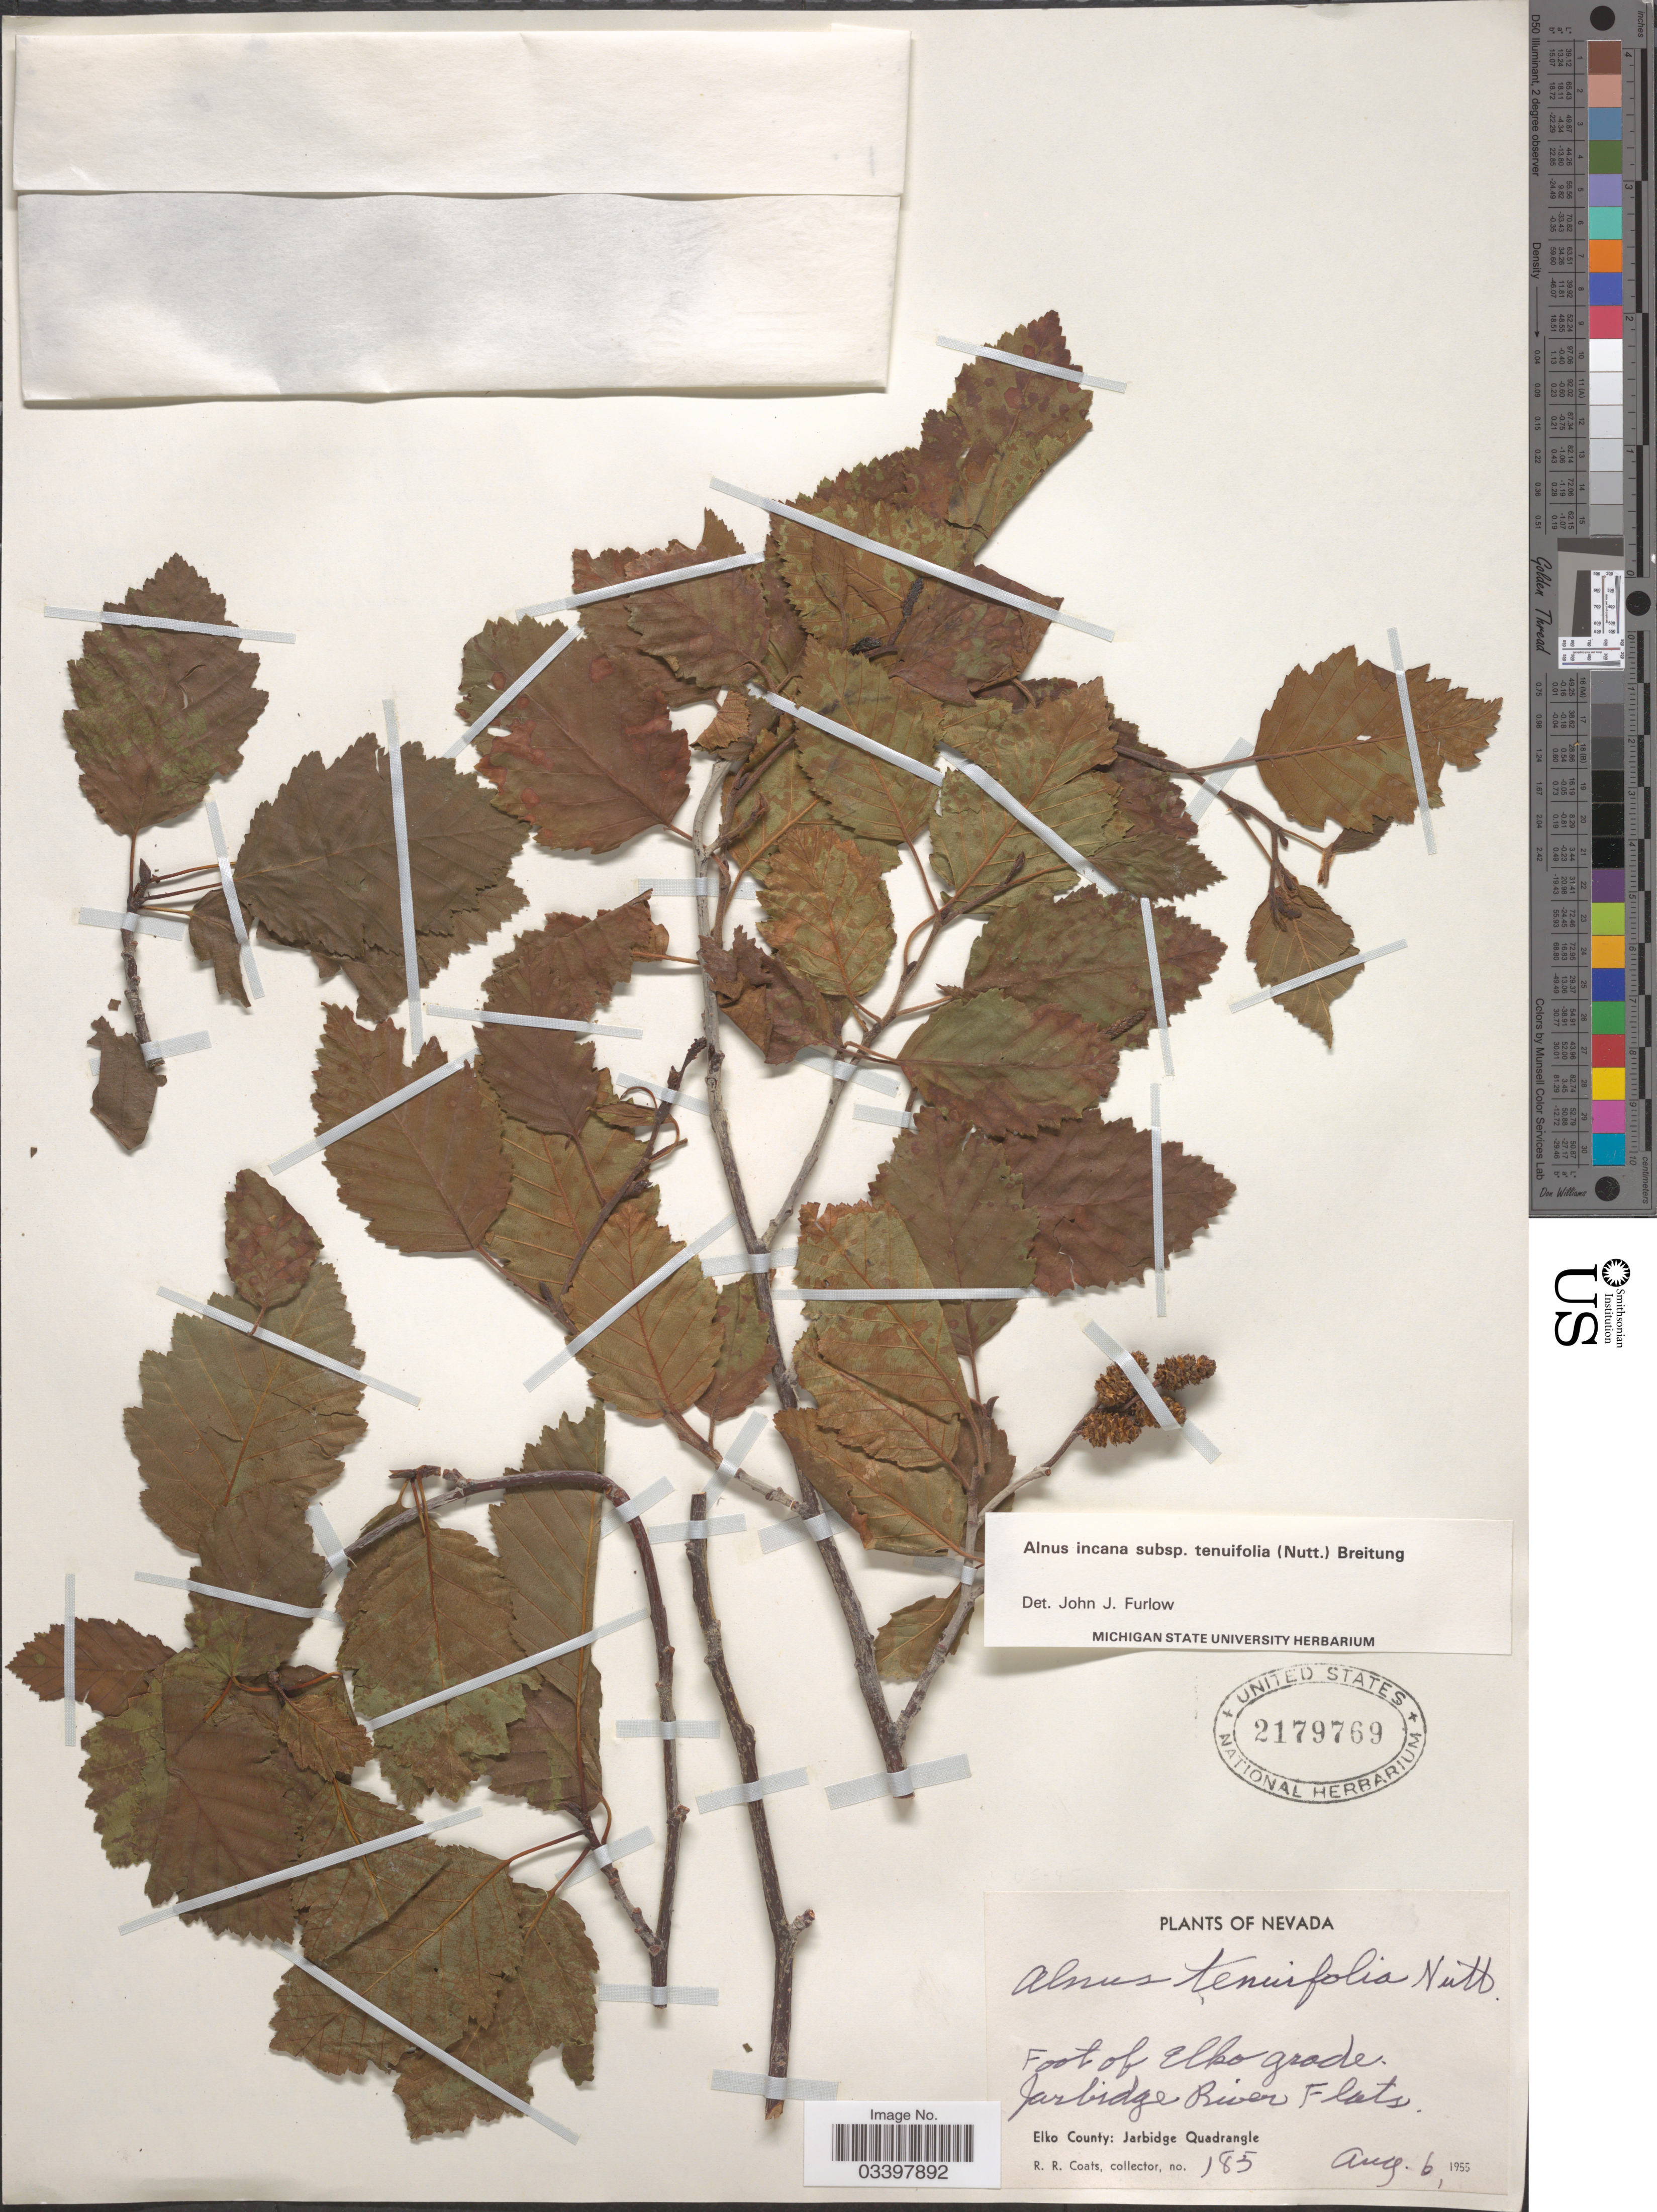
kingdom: Plantae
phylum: Tracheophyta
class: Magnoliopsida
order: Fagales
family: Betulaceae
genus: Alnus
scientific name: Alnus incana subsp. tenuifolia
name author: (Nutt.) Breitung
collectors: R. Coats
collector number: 185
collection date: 1955-08-06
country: United States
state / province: Nevada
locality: Foot of Elko grade. Jarbidge River Flats. Elko County: Jarbidge Quadrangle.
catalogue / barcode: US 2179769